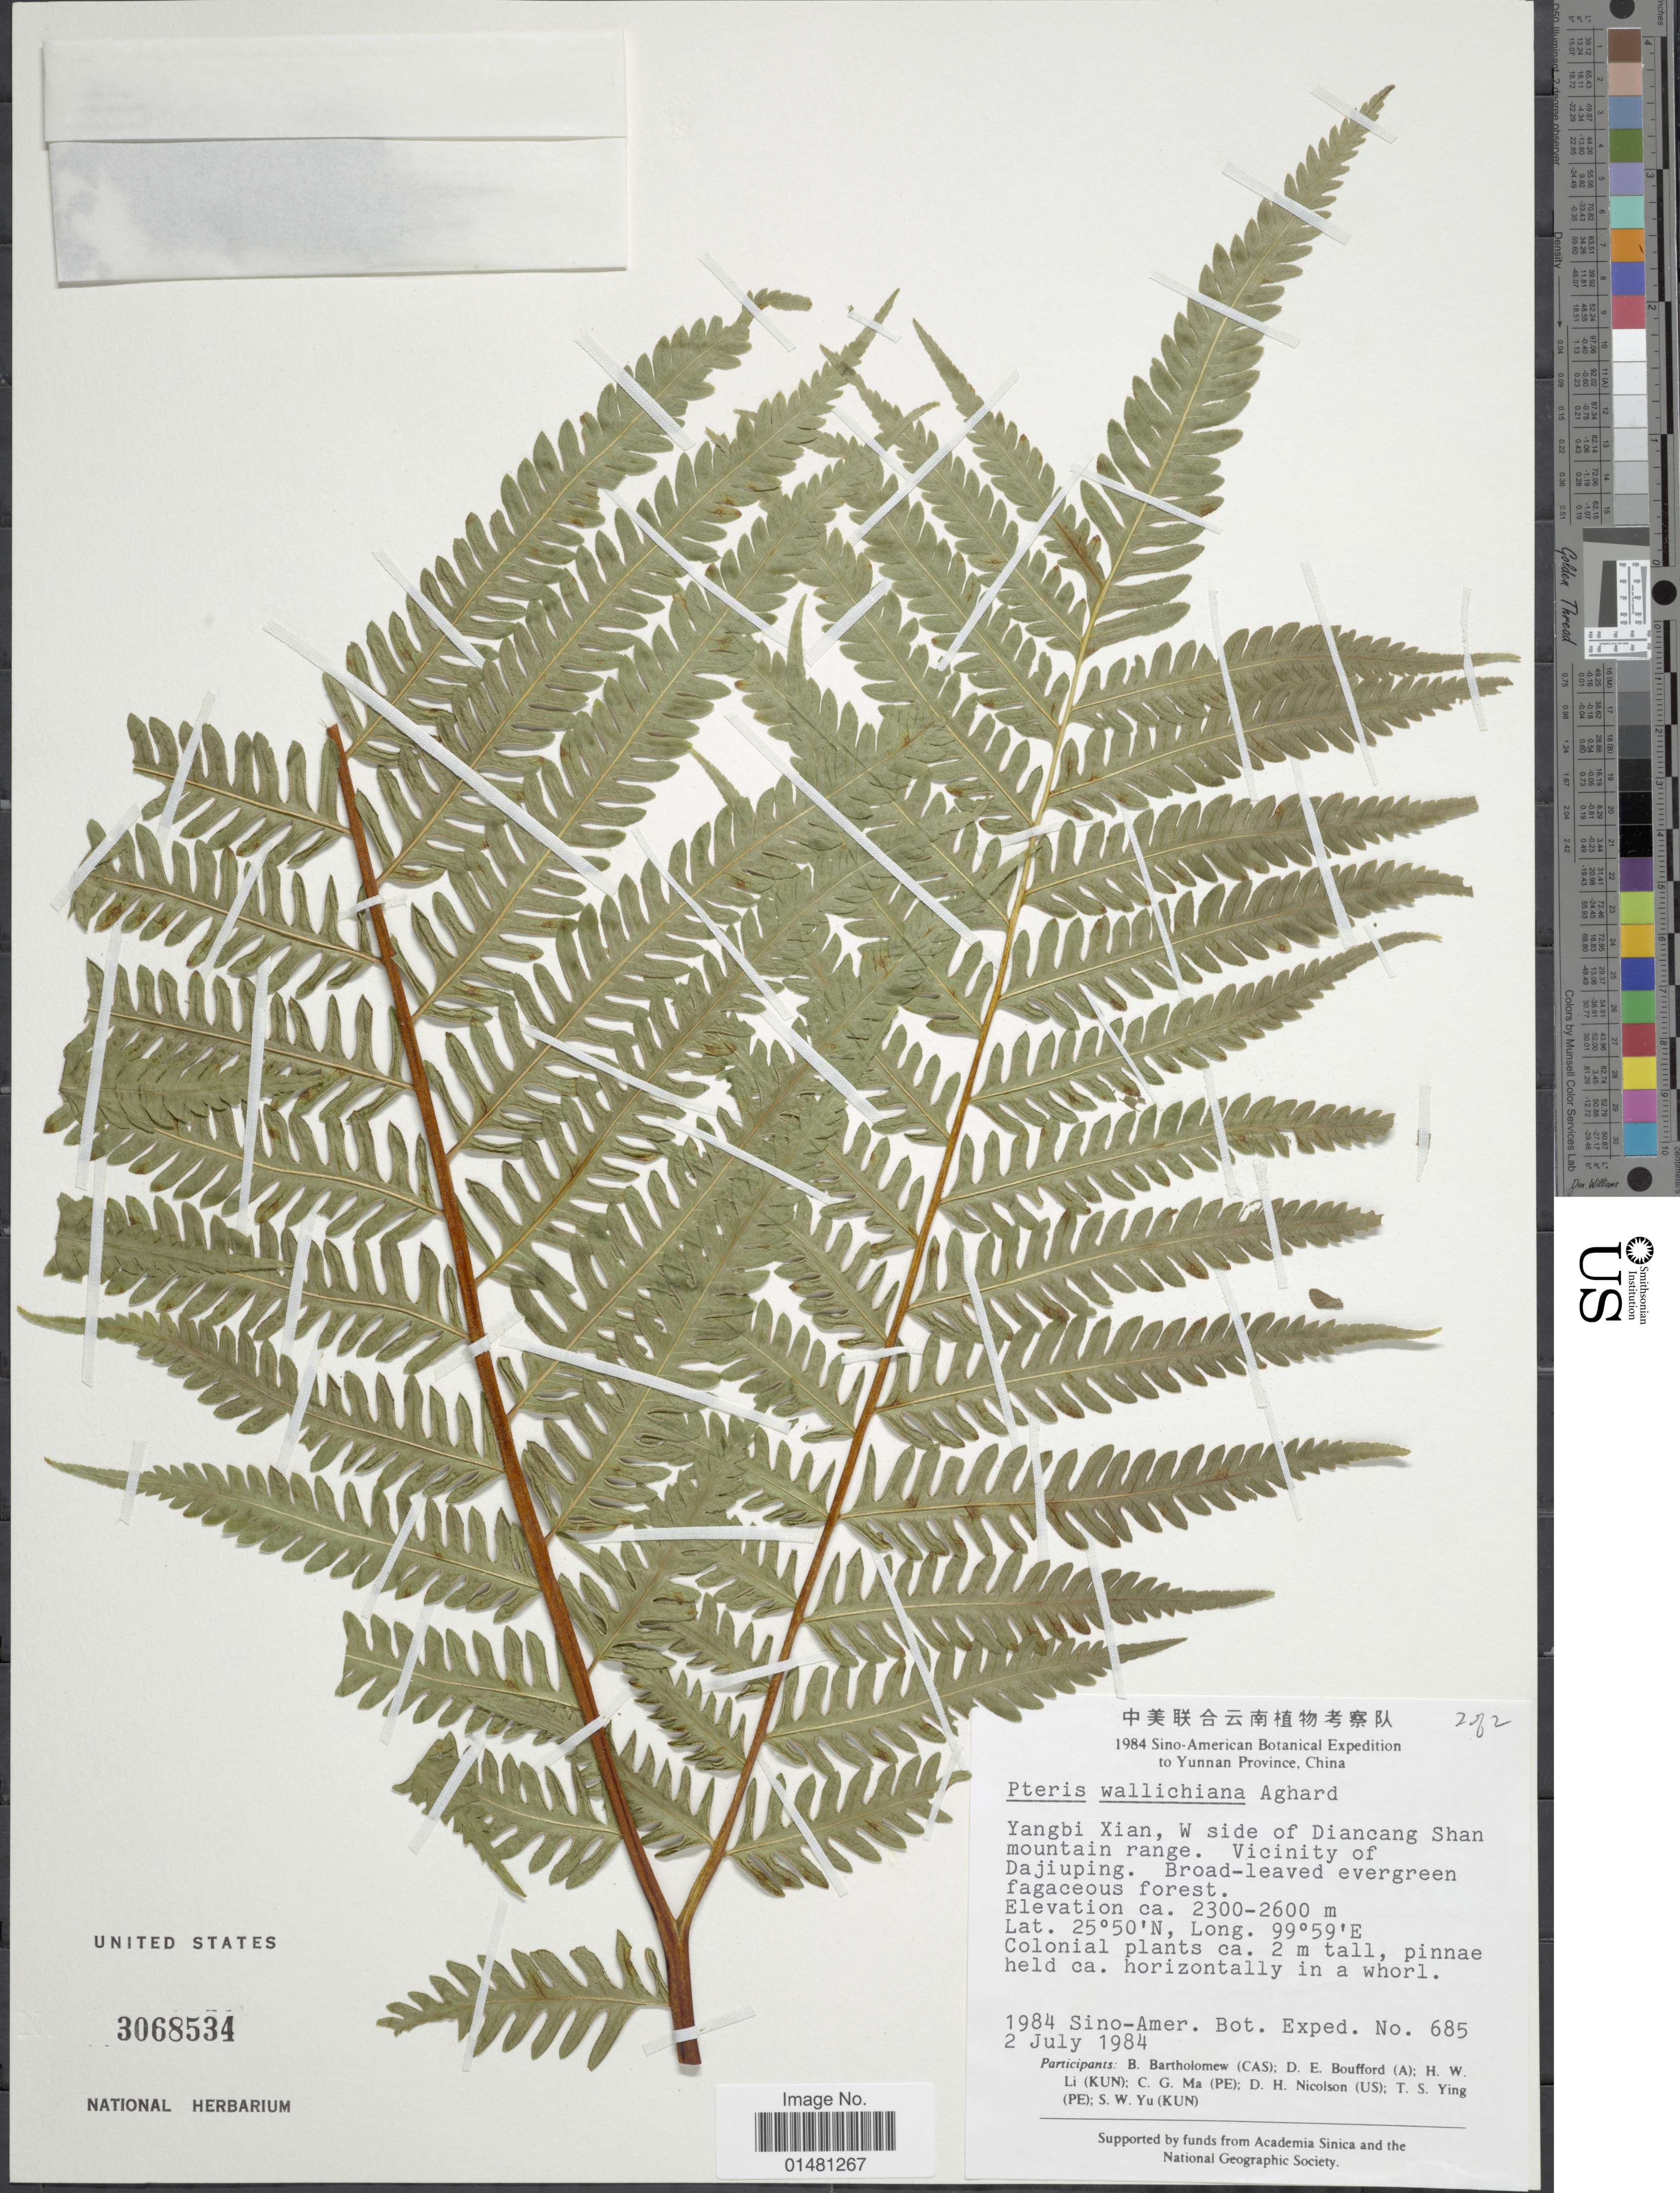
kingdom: Plantae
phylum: Tracheophyta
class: Polypodiopsida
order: Polypodiales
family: Pteridaceae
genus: Pteris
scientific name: Pteris wallichiana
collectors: Sino-Amer. Bot. Exped. 1984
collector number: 685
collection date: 1984-07-02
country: China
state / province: Yunnan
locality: Yangbi Xian, W side of Diancang Shan mountain range. Vicinity of Dajiuping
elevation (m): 2300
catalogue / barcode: US 3068534